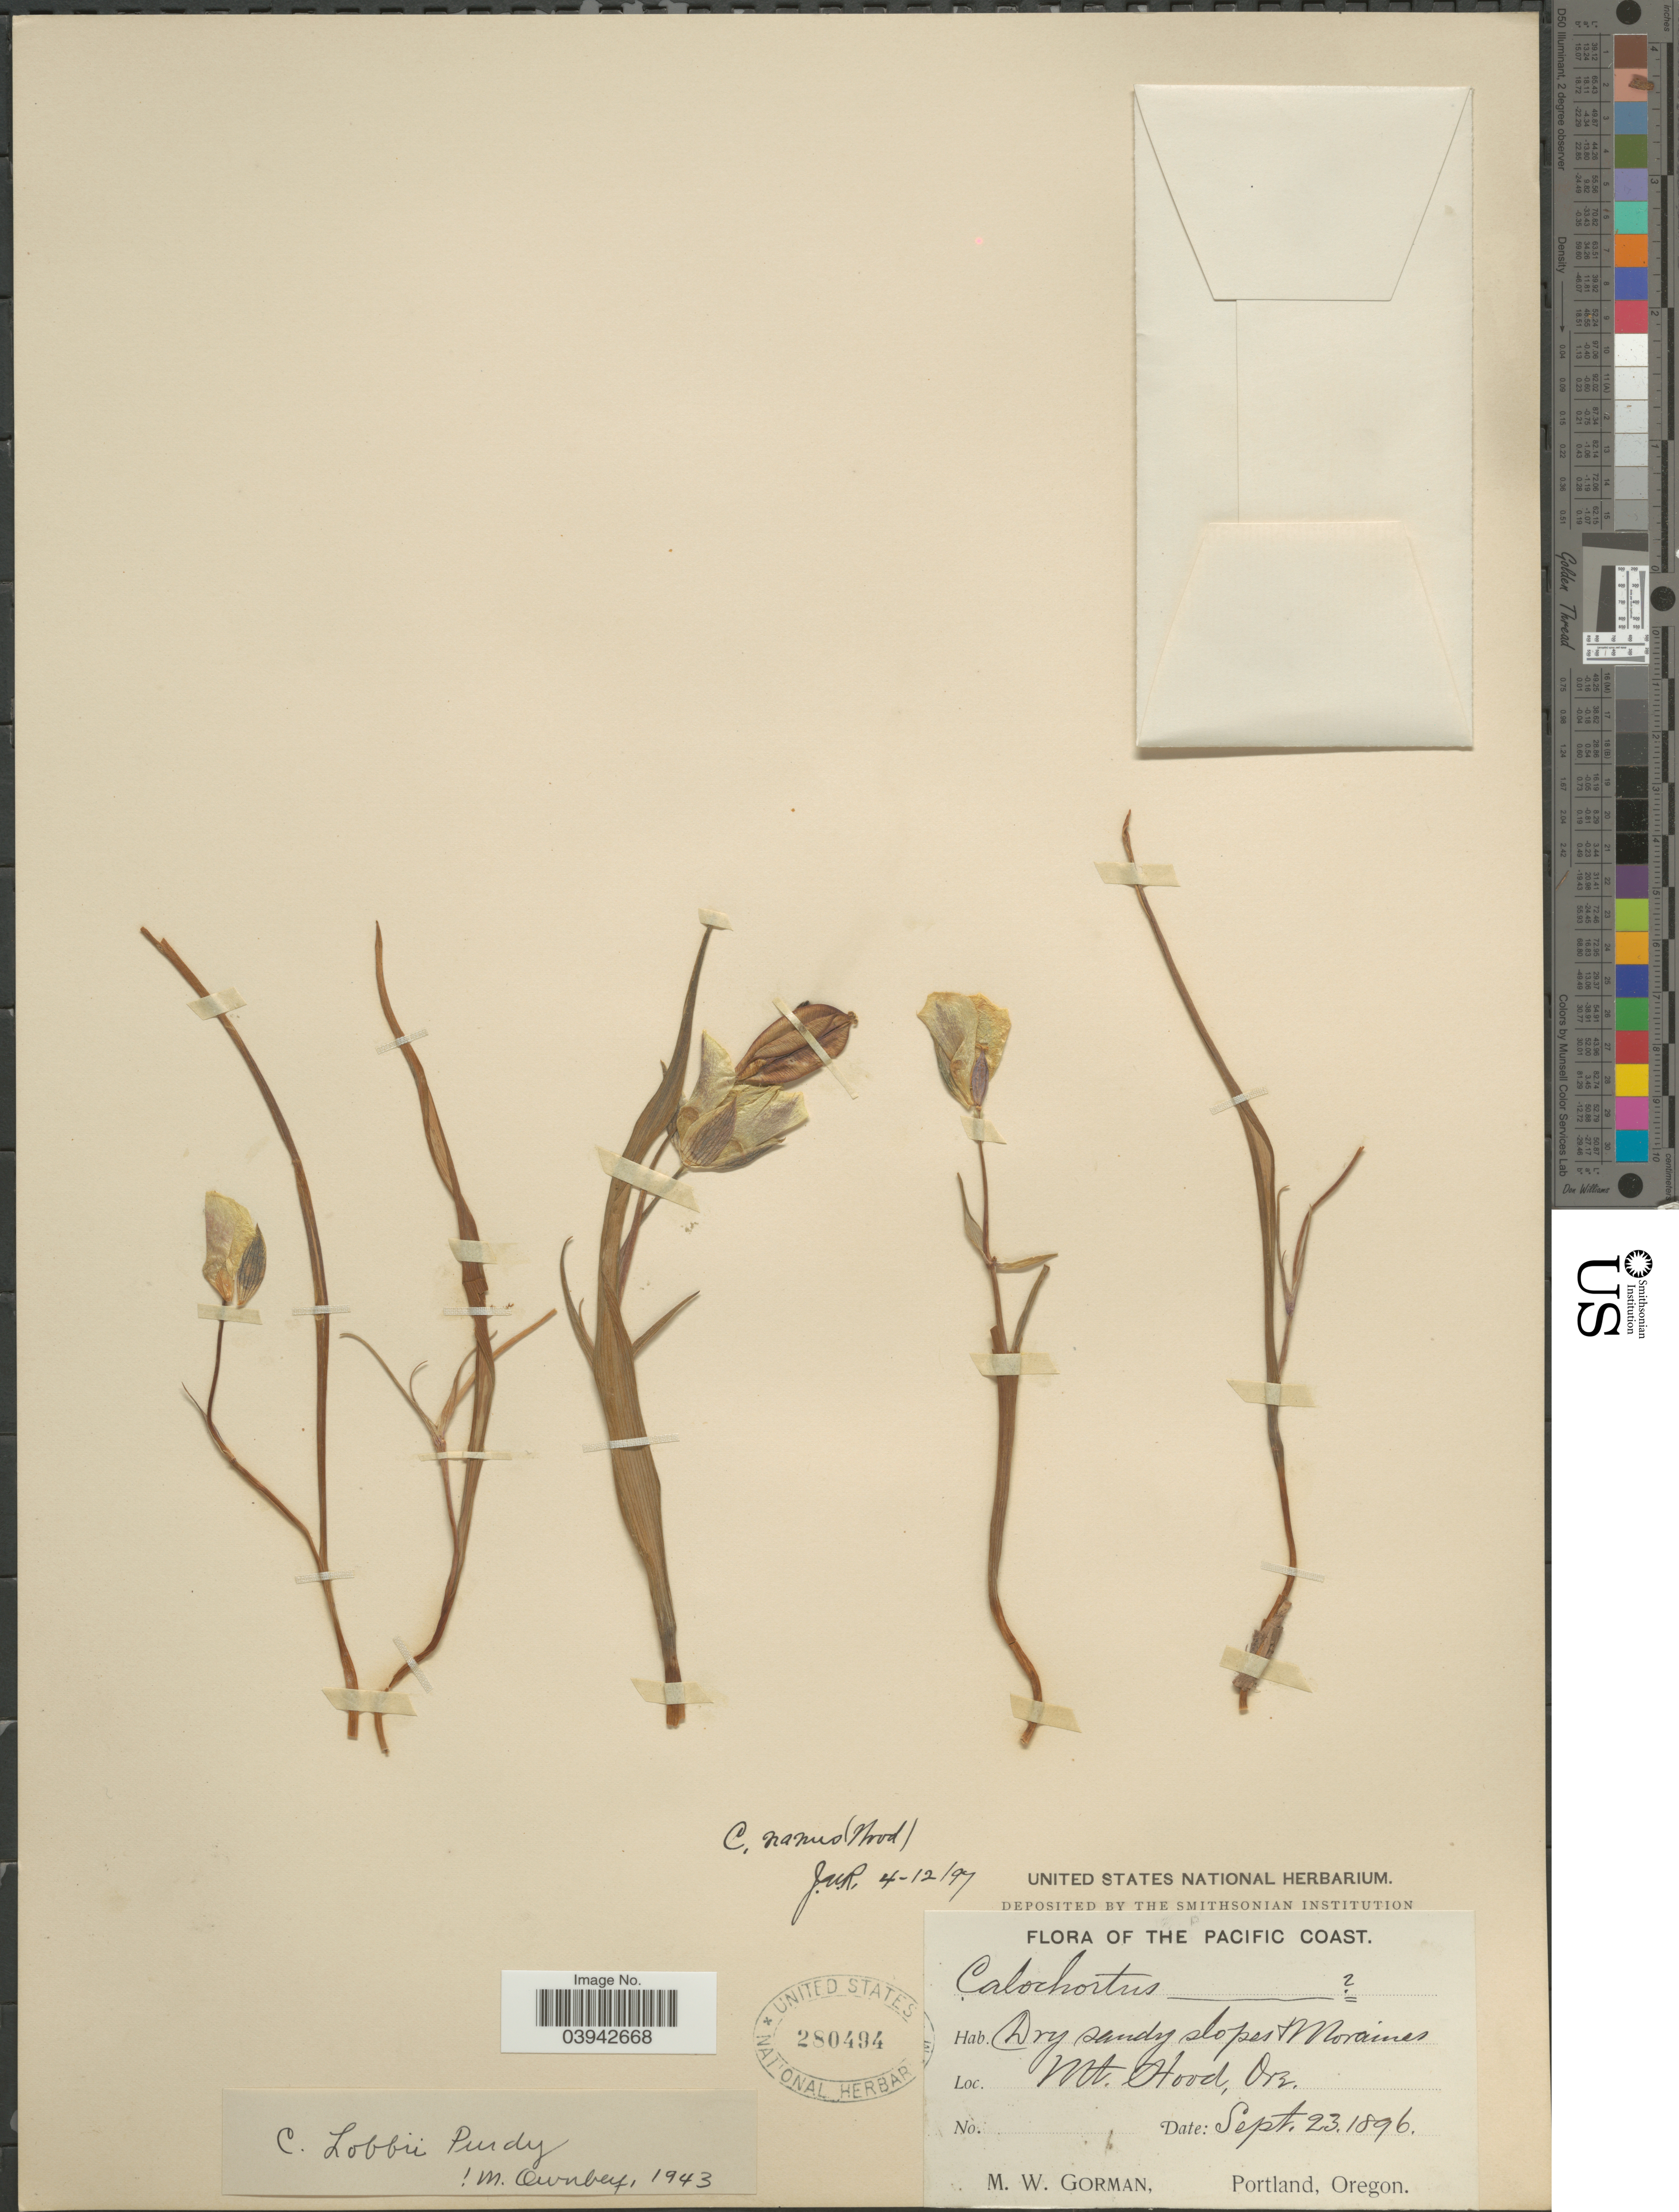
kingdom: Plantae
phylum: Tracheophyta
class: Liliopsida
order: Liliales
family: Liliaceae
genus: Calochortus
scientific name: Calochortus lobbii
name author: Purdy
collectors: M. W. Gorman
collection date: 1896-09-23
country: United States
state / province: Oregon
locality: The Pacific Coast. Dry sandy slopes Moraines. Mt. Hood.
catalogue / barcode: US 280494